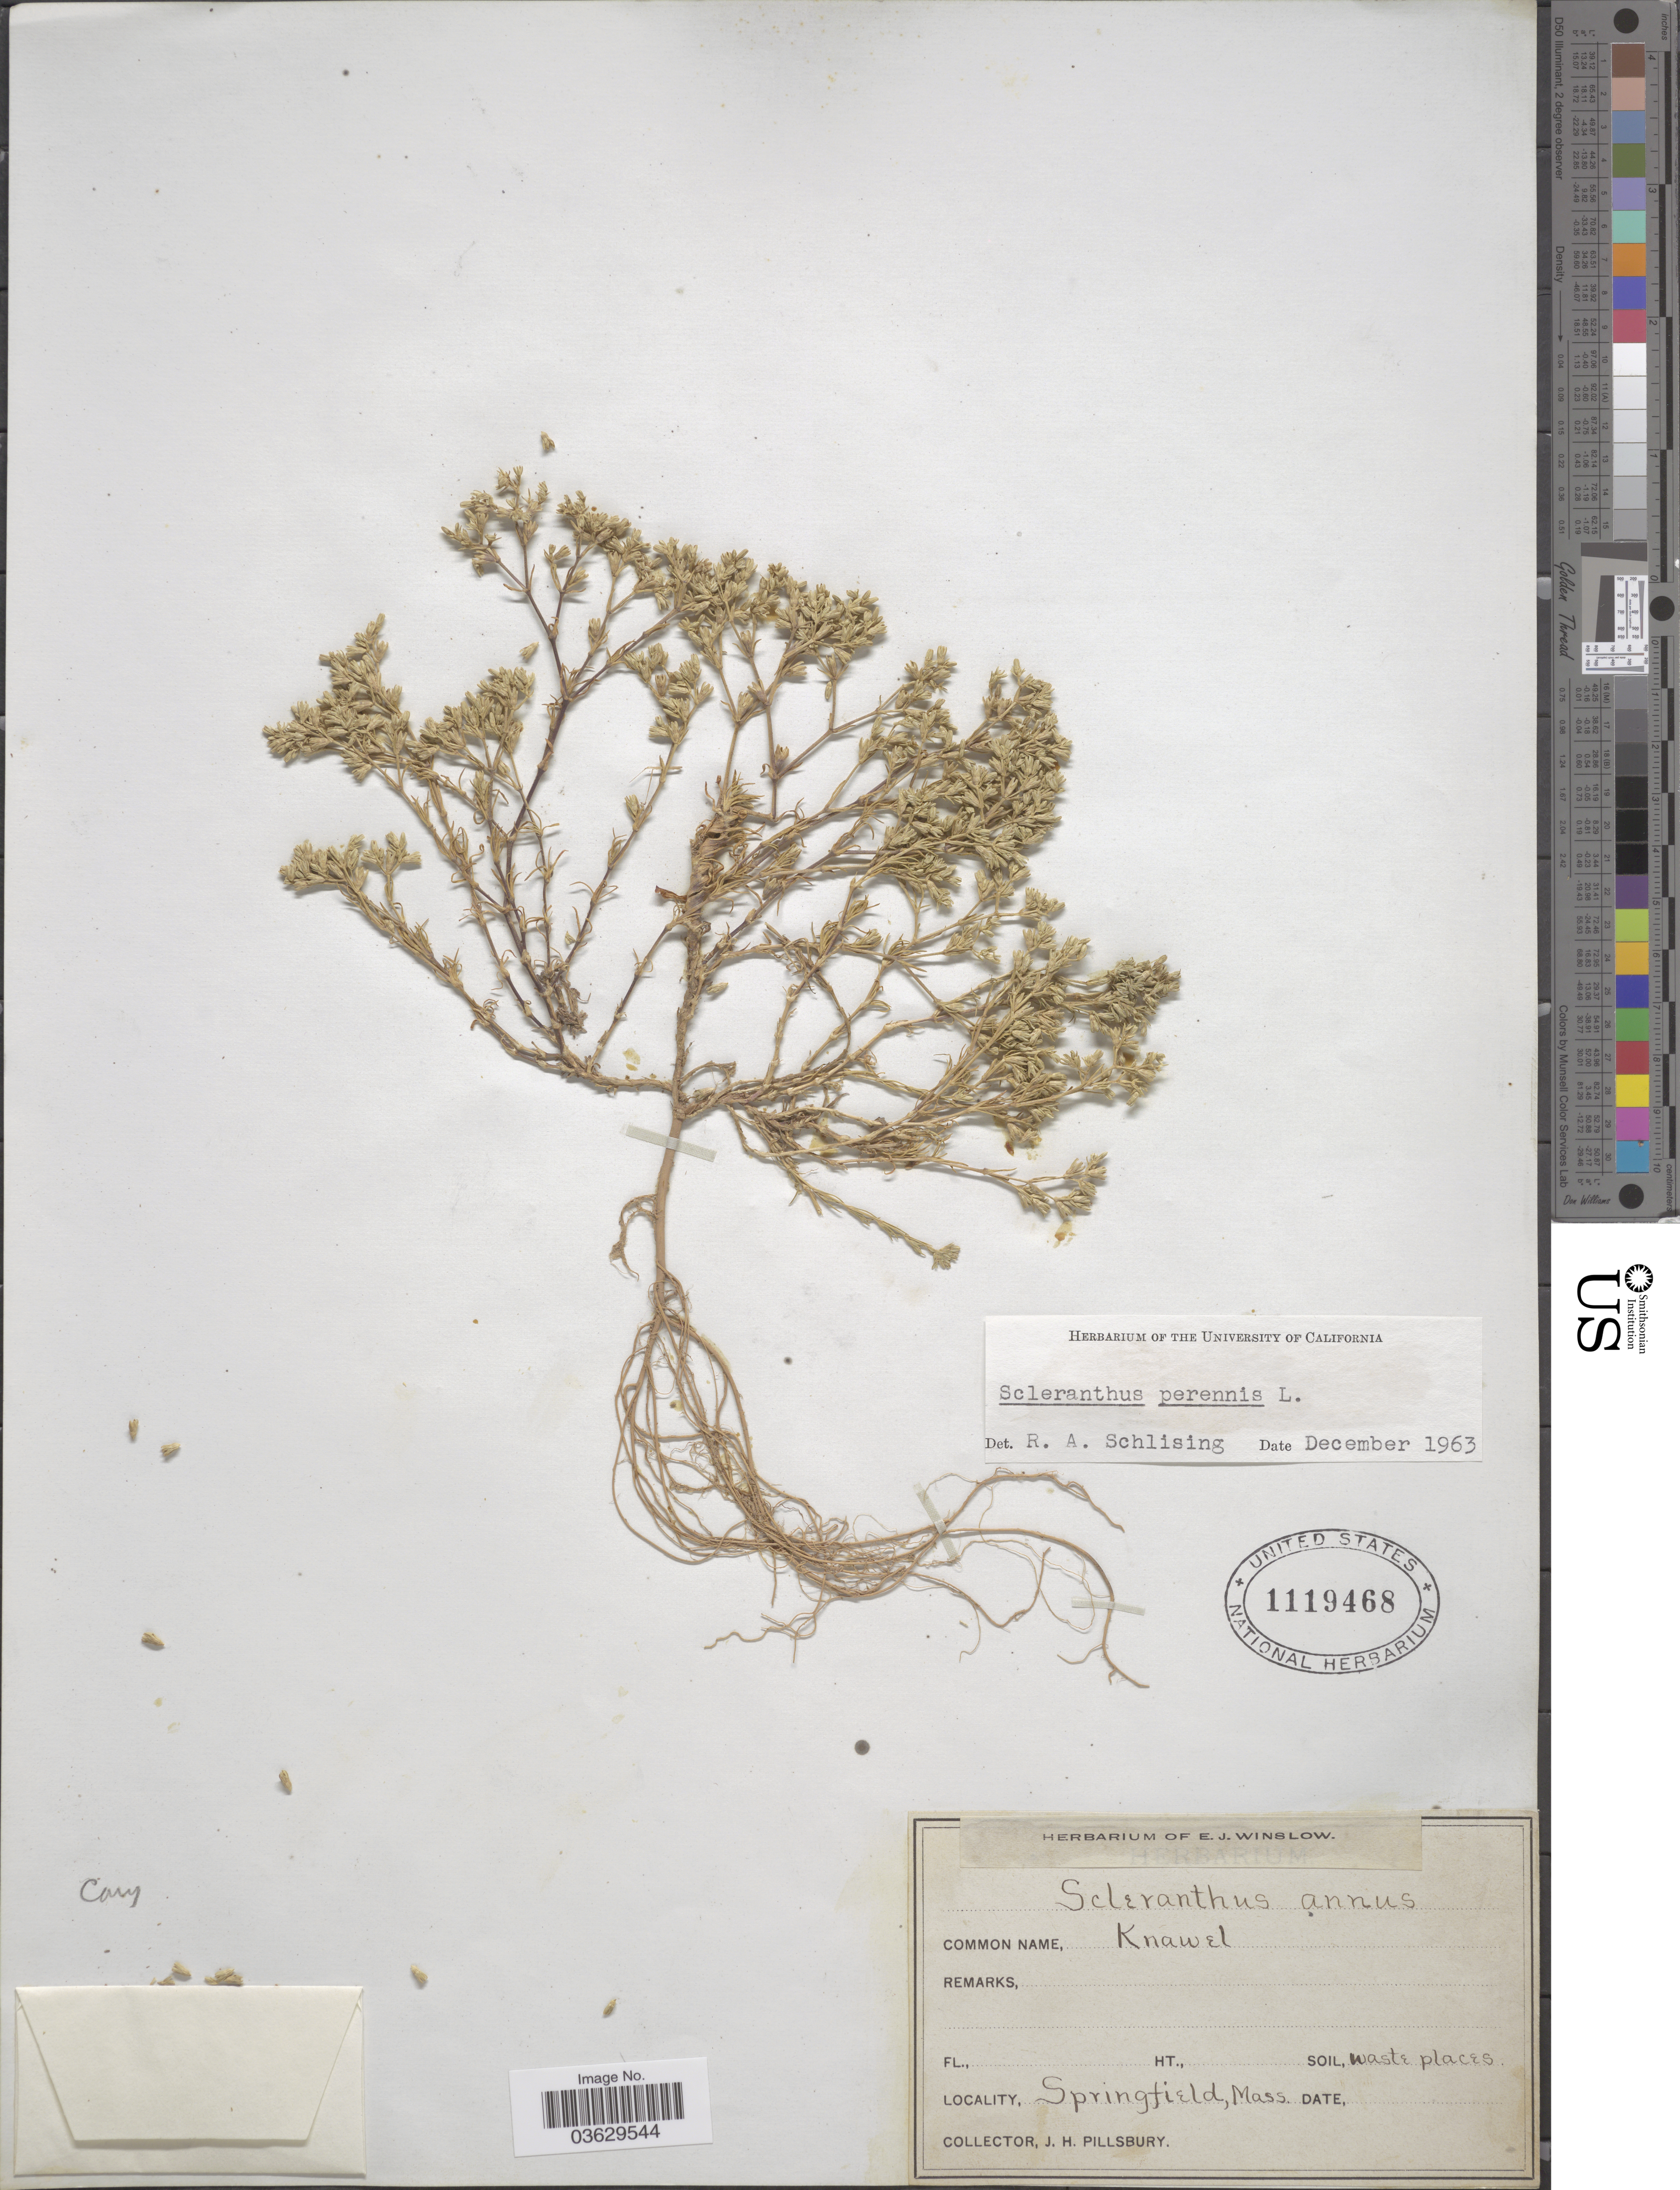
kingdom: Plantae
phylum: Tracheophyta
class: Magnoliopsida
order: Caryophyllales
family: Caryophyllaceae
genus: Scleranthus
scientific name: Scleranthus perennis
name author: L.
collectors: J. Pillsbury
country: United States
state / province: Massachusetts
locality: Springfield.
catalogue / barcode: US 1119468